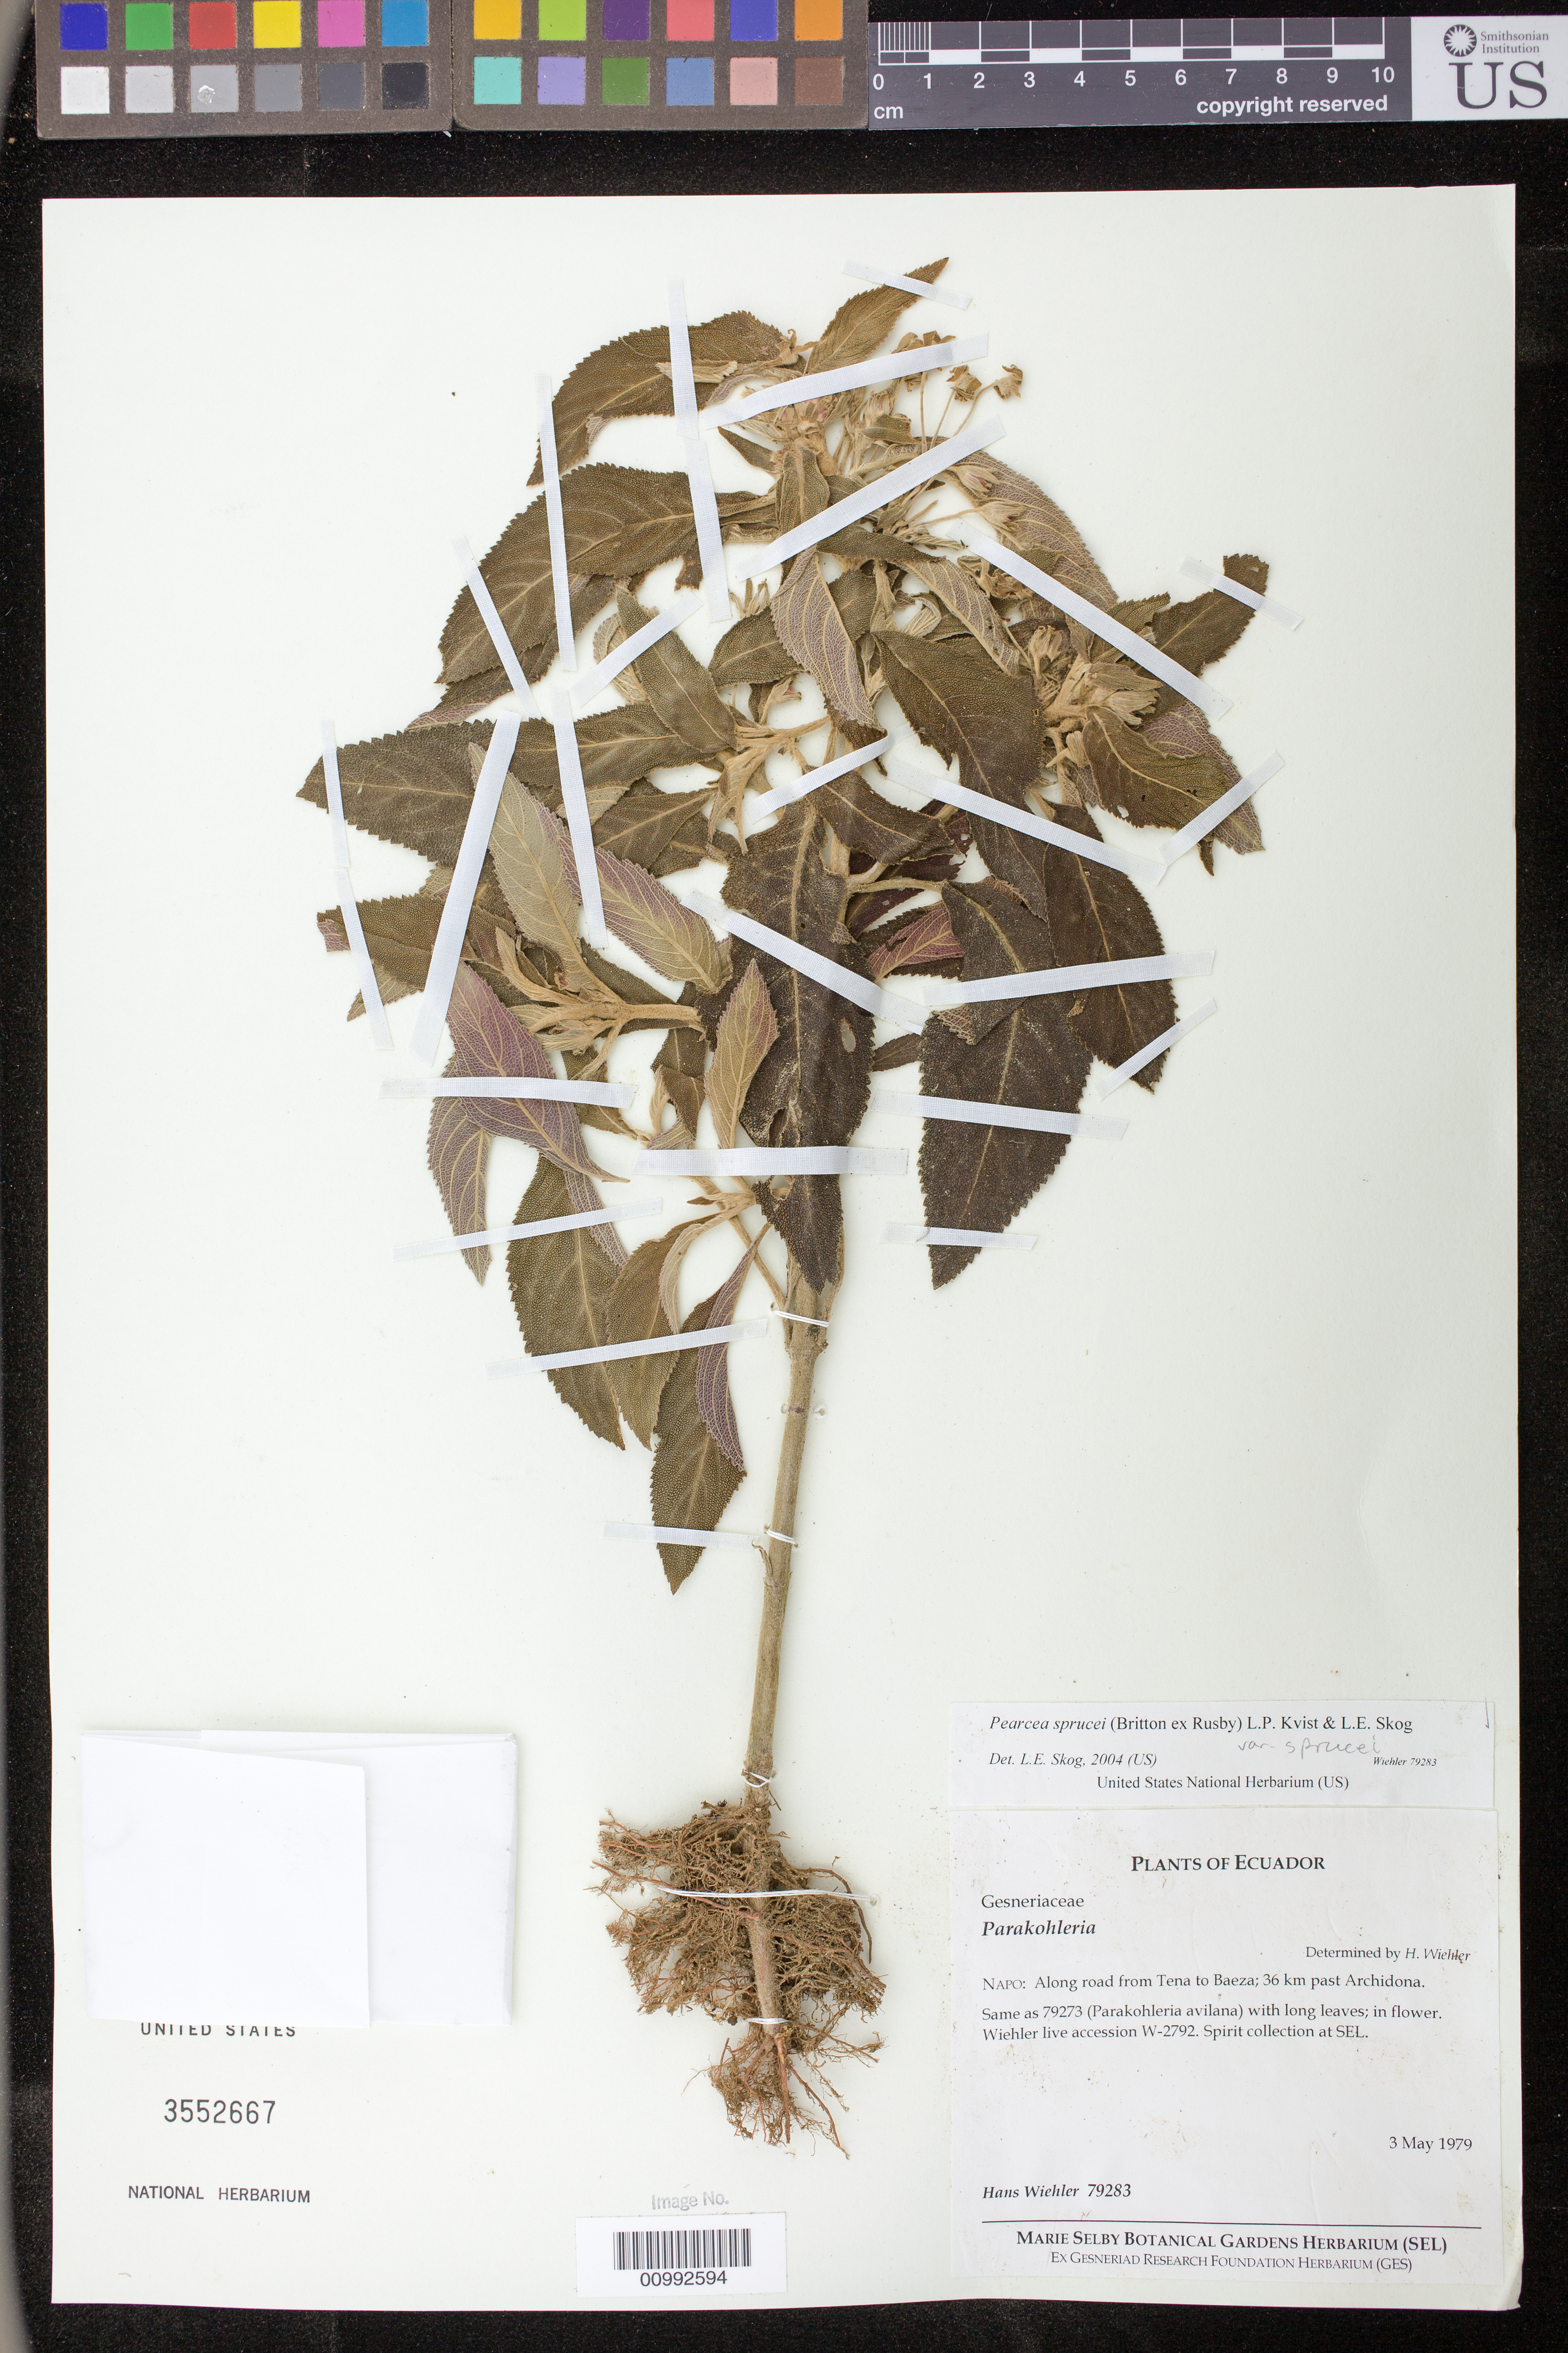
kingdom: Plantae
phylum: Tracheophyta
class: Magnoliopsida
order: Lamiales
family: Gesneriaceae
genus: Pearcea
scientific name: Pearcea sprucei var. sprucei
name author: (Britton ex Rusby) L.P. Kvist & L.E. Skog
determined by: Skog, Laurence E.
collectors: H. J. Wiehler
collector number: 79283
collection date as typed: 03 May 1979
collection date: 1979-05-03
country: Ecuador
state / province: Napo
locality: Napo: along road from Tena to Baeza; 36 km past Archidona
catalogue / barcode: US 3552667